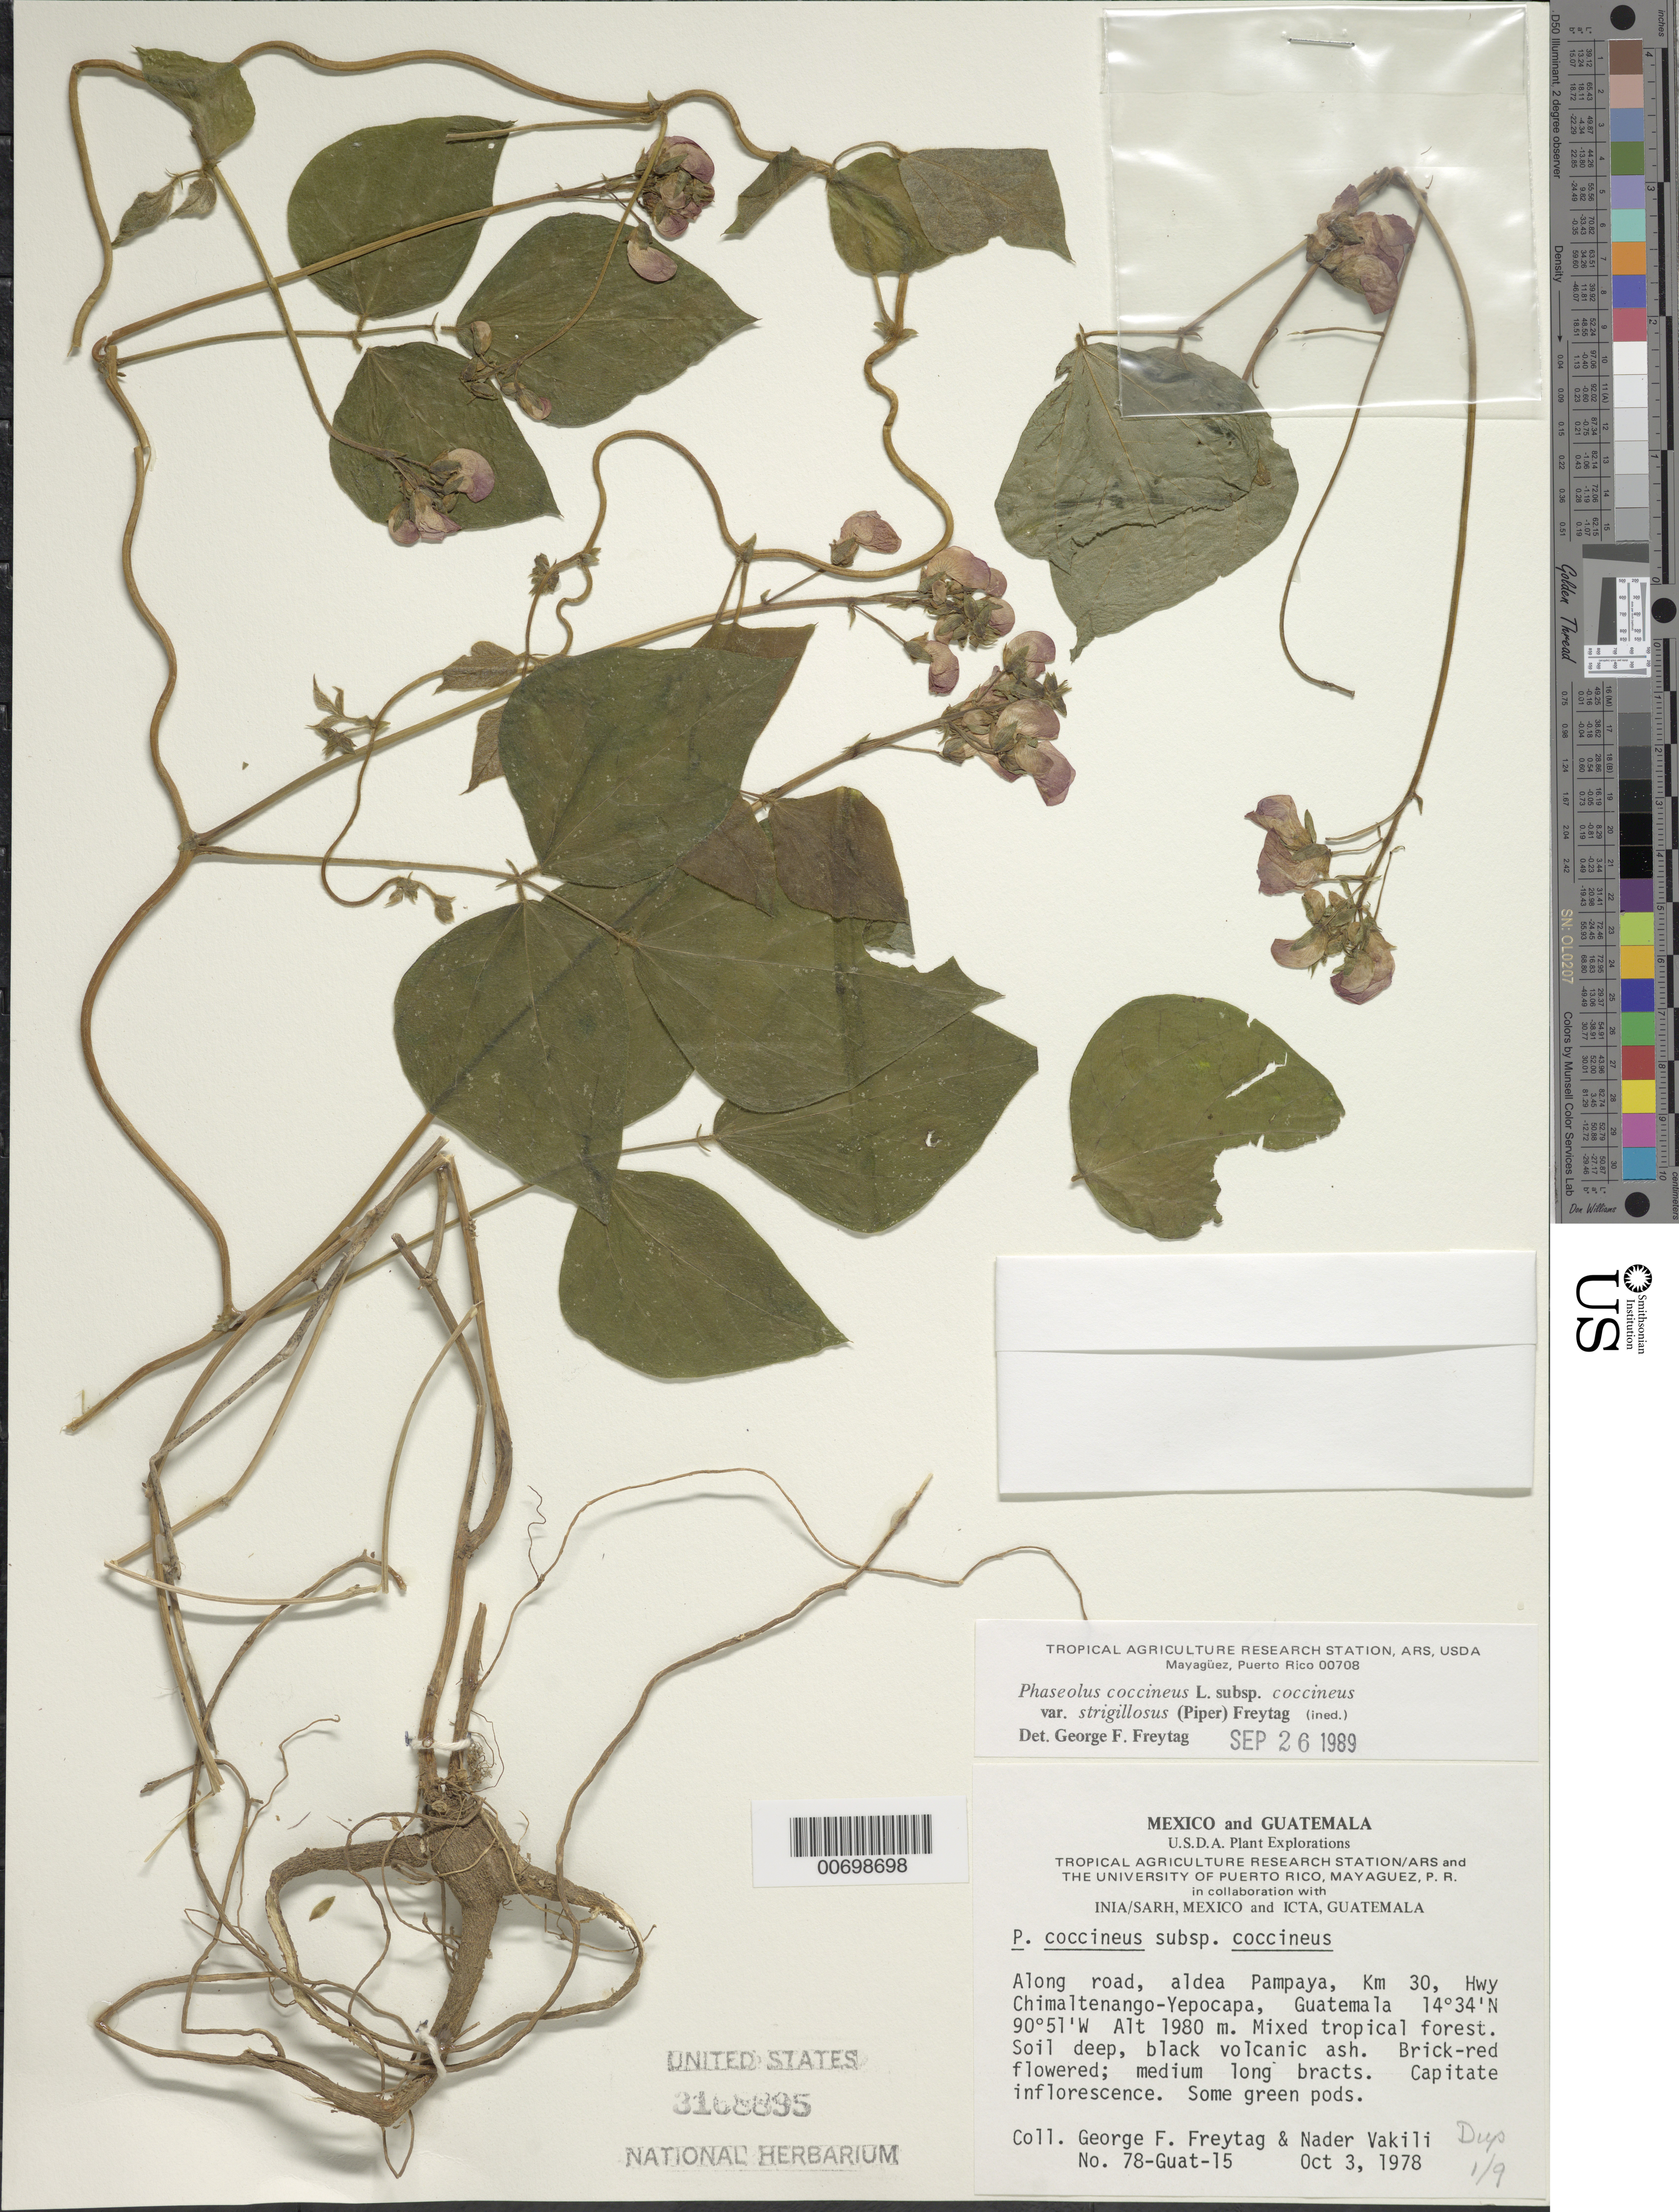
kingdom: Plantae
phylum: Tracheophyta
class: Magnoliopsida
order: Fabales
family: Fabaceae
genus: Phaseolus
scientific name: Phaseolus coccineus var. strigillosus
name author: (Piper) Freytag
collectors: G. F. Freytag & N. Vakili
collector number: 78-Guat-15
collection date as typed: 10 Mar 1978 or 03 Oct 1978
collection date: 1978-03-10 or 1978-10-03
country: Guatemala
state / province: Chimaltenango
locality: aldea Popoya, km 30, Hwy Chimaltenango-Yepocapa.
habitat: Along road, mixed tropical forest. Soil deep, black volcanic ash.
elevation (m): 1980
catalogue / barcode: US 3168895